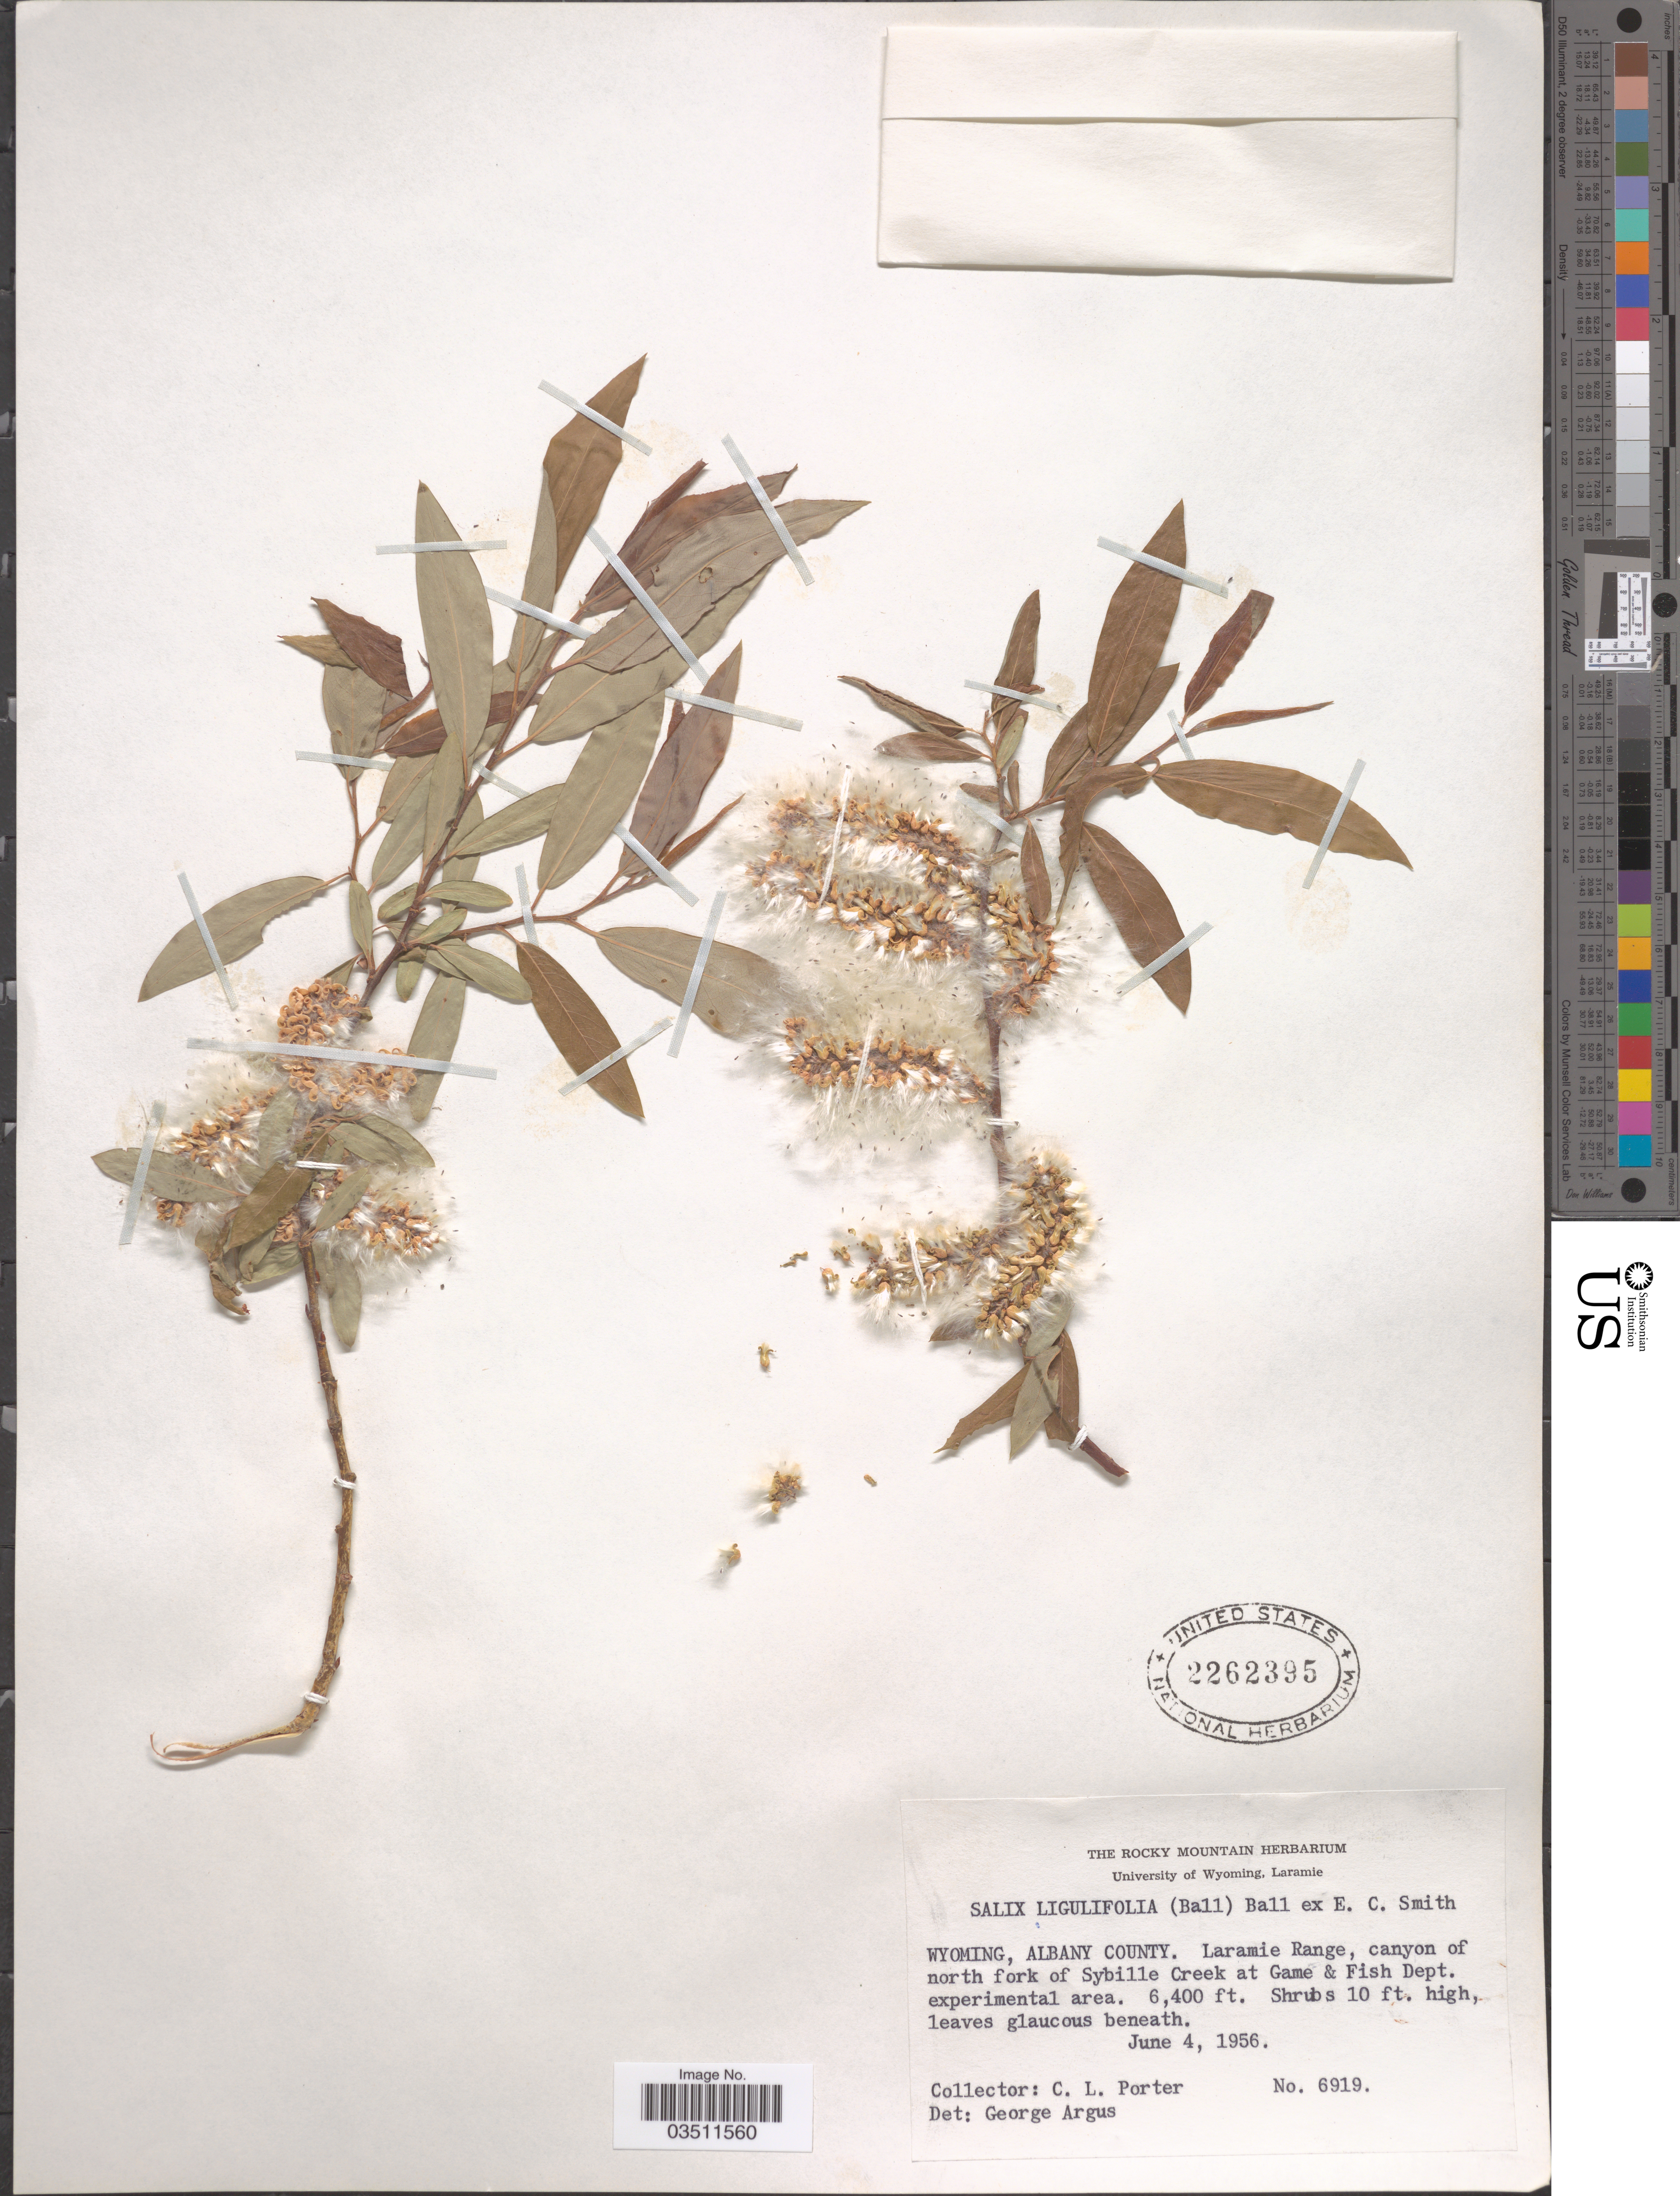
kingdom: Plantae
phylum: Tracheophyta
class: Magnoliopsida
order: Malpighiales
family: Salicaceae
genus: Salix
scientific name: Salix ligulifolia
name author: (C.R. Ball) C.R. Ball ex C.K. Schneid.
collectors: C. L. Porter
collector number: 6919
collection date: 1956-06-04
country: United States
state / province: Wyoming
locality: Albany County. Laramie Range, canyon of North Fork of Sybille Creek at Sybille Creek at Game & Fish Dept. experimental area.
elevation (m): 1951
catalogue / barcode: US 2262395